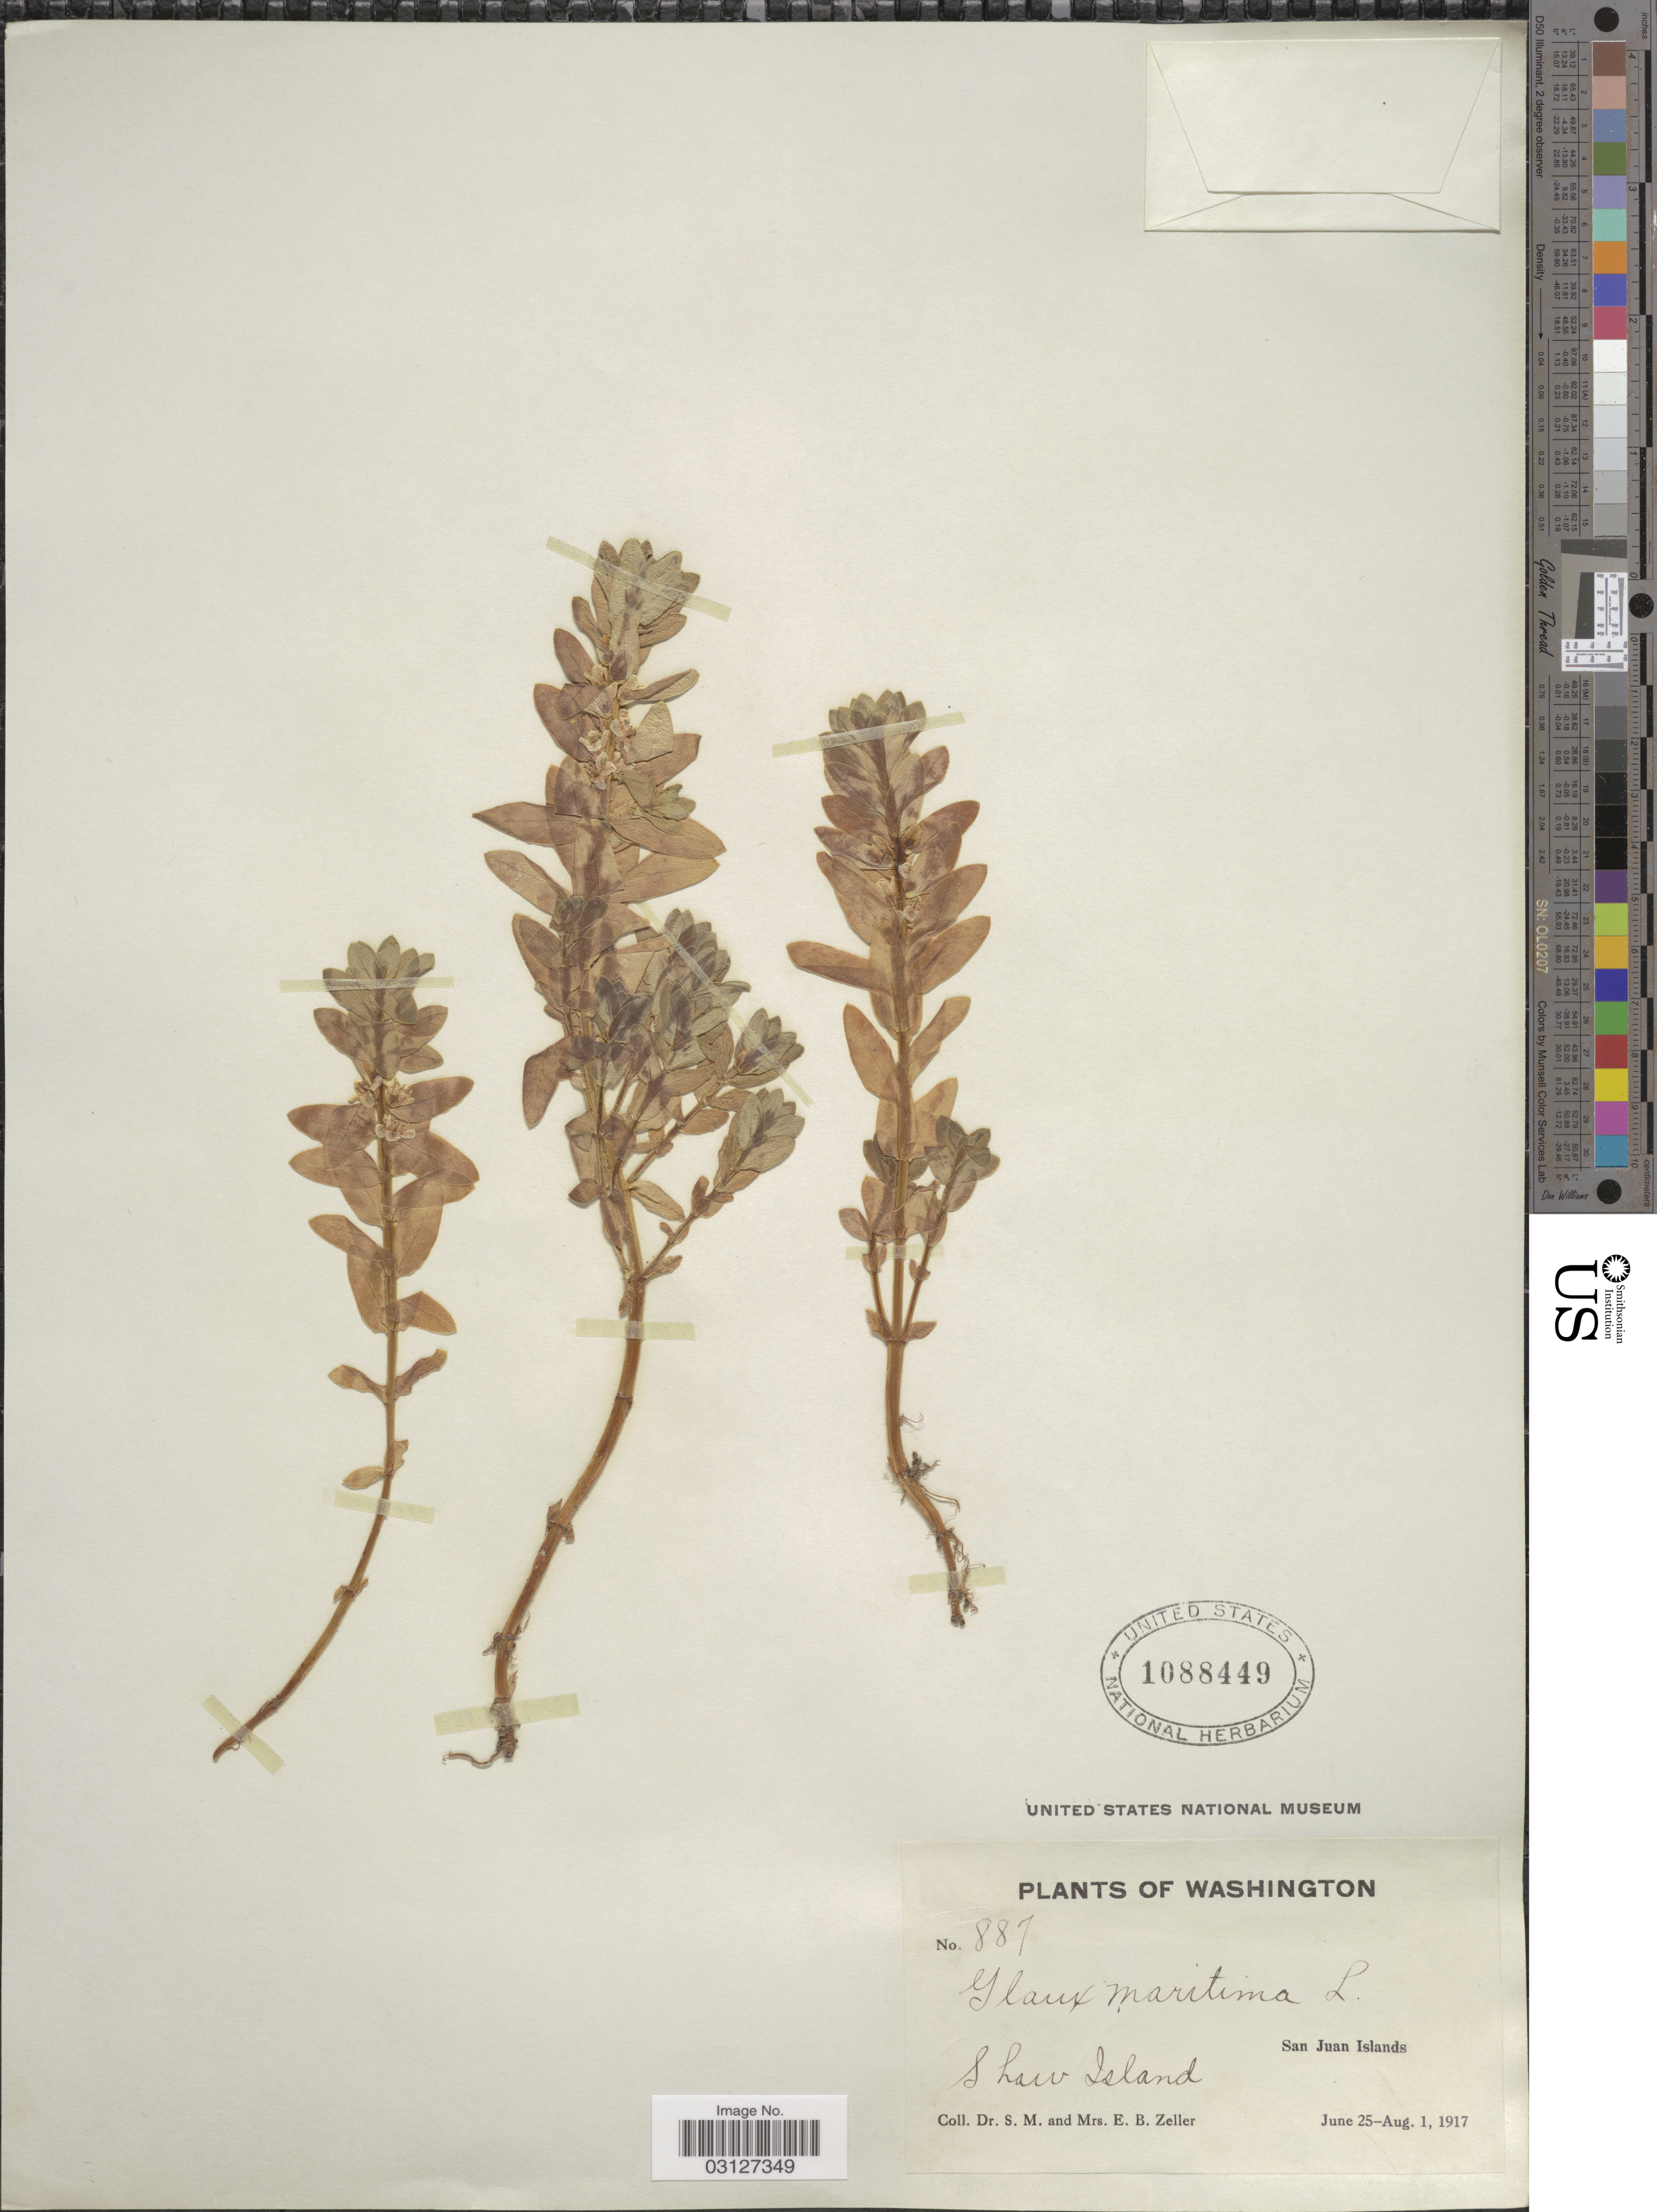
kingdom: Plantae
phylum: Tracheophyta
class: Magnoliopsida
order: Ericales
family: Primulaceae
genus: Glaux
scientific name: Glaux maritima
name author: L.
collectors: S. Zeller & E. Zeller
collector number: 887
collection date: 1917-06-25/1917-08-01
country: United States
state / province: Washington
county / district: San Juan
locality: San Juan Islands, Shaw Island.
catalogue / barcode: US 1088449